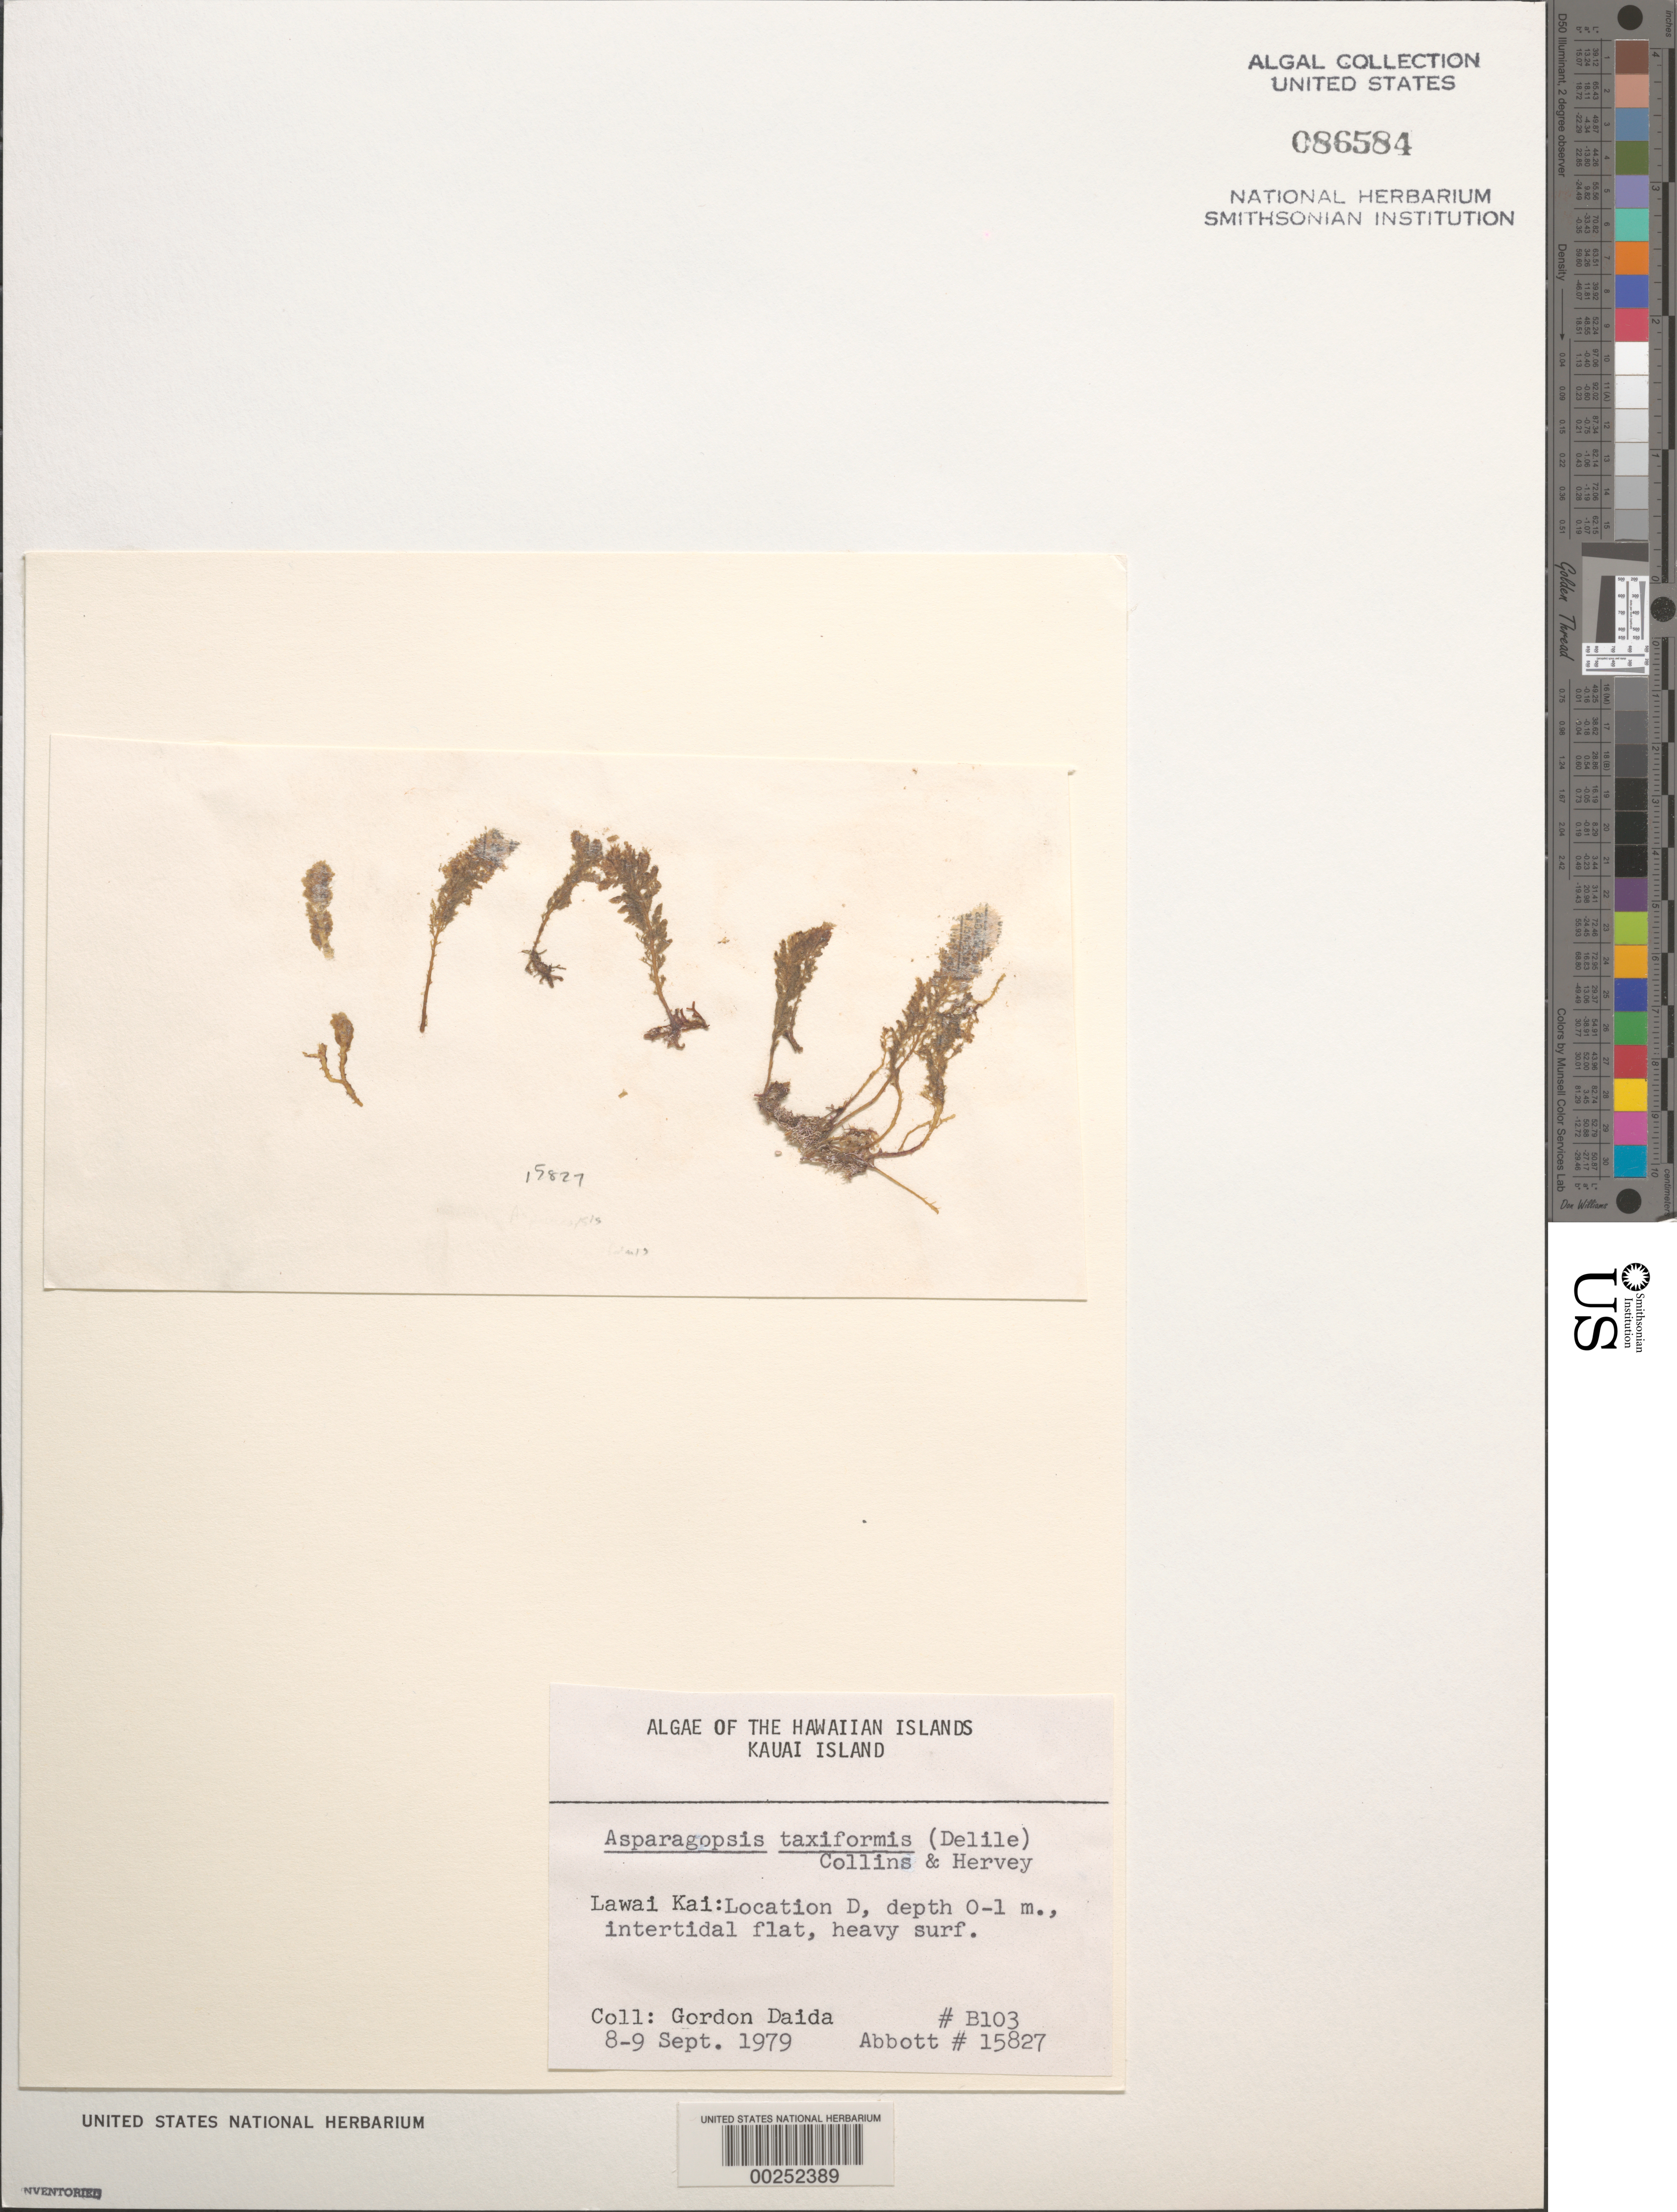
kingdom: Plantae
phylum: Rhodophyta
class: Florideophyceae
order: Bonnemaisoniales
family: Bonnemaisoniaceae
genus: Asparagopsis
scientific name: Asparagopsis taxiformis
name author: (Delile) Trevis.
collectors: G. Daida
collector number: B103 & IAA 15827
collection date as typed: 08 Sep 1979 to 09 Sep 1979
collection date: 1979-09-08/1979-09-09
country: United States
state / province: Hawaii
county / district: Kaui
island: Kaua'i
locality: Lawai Kai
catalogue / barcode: US 86584